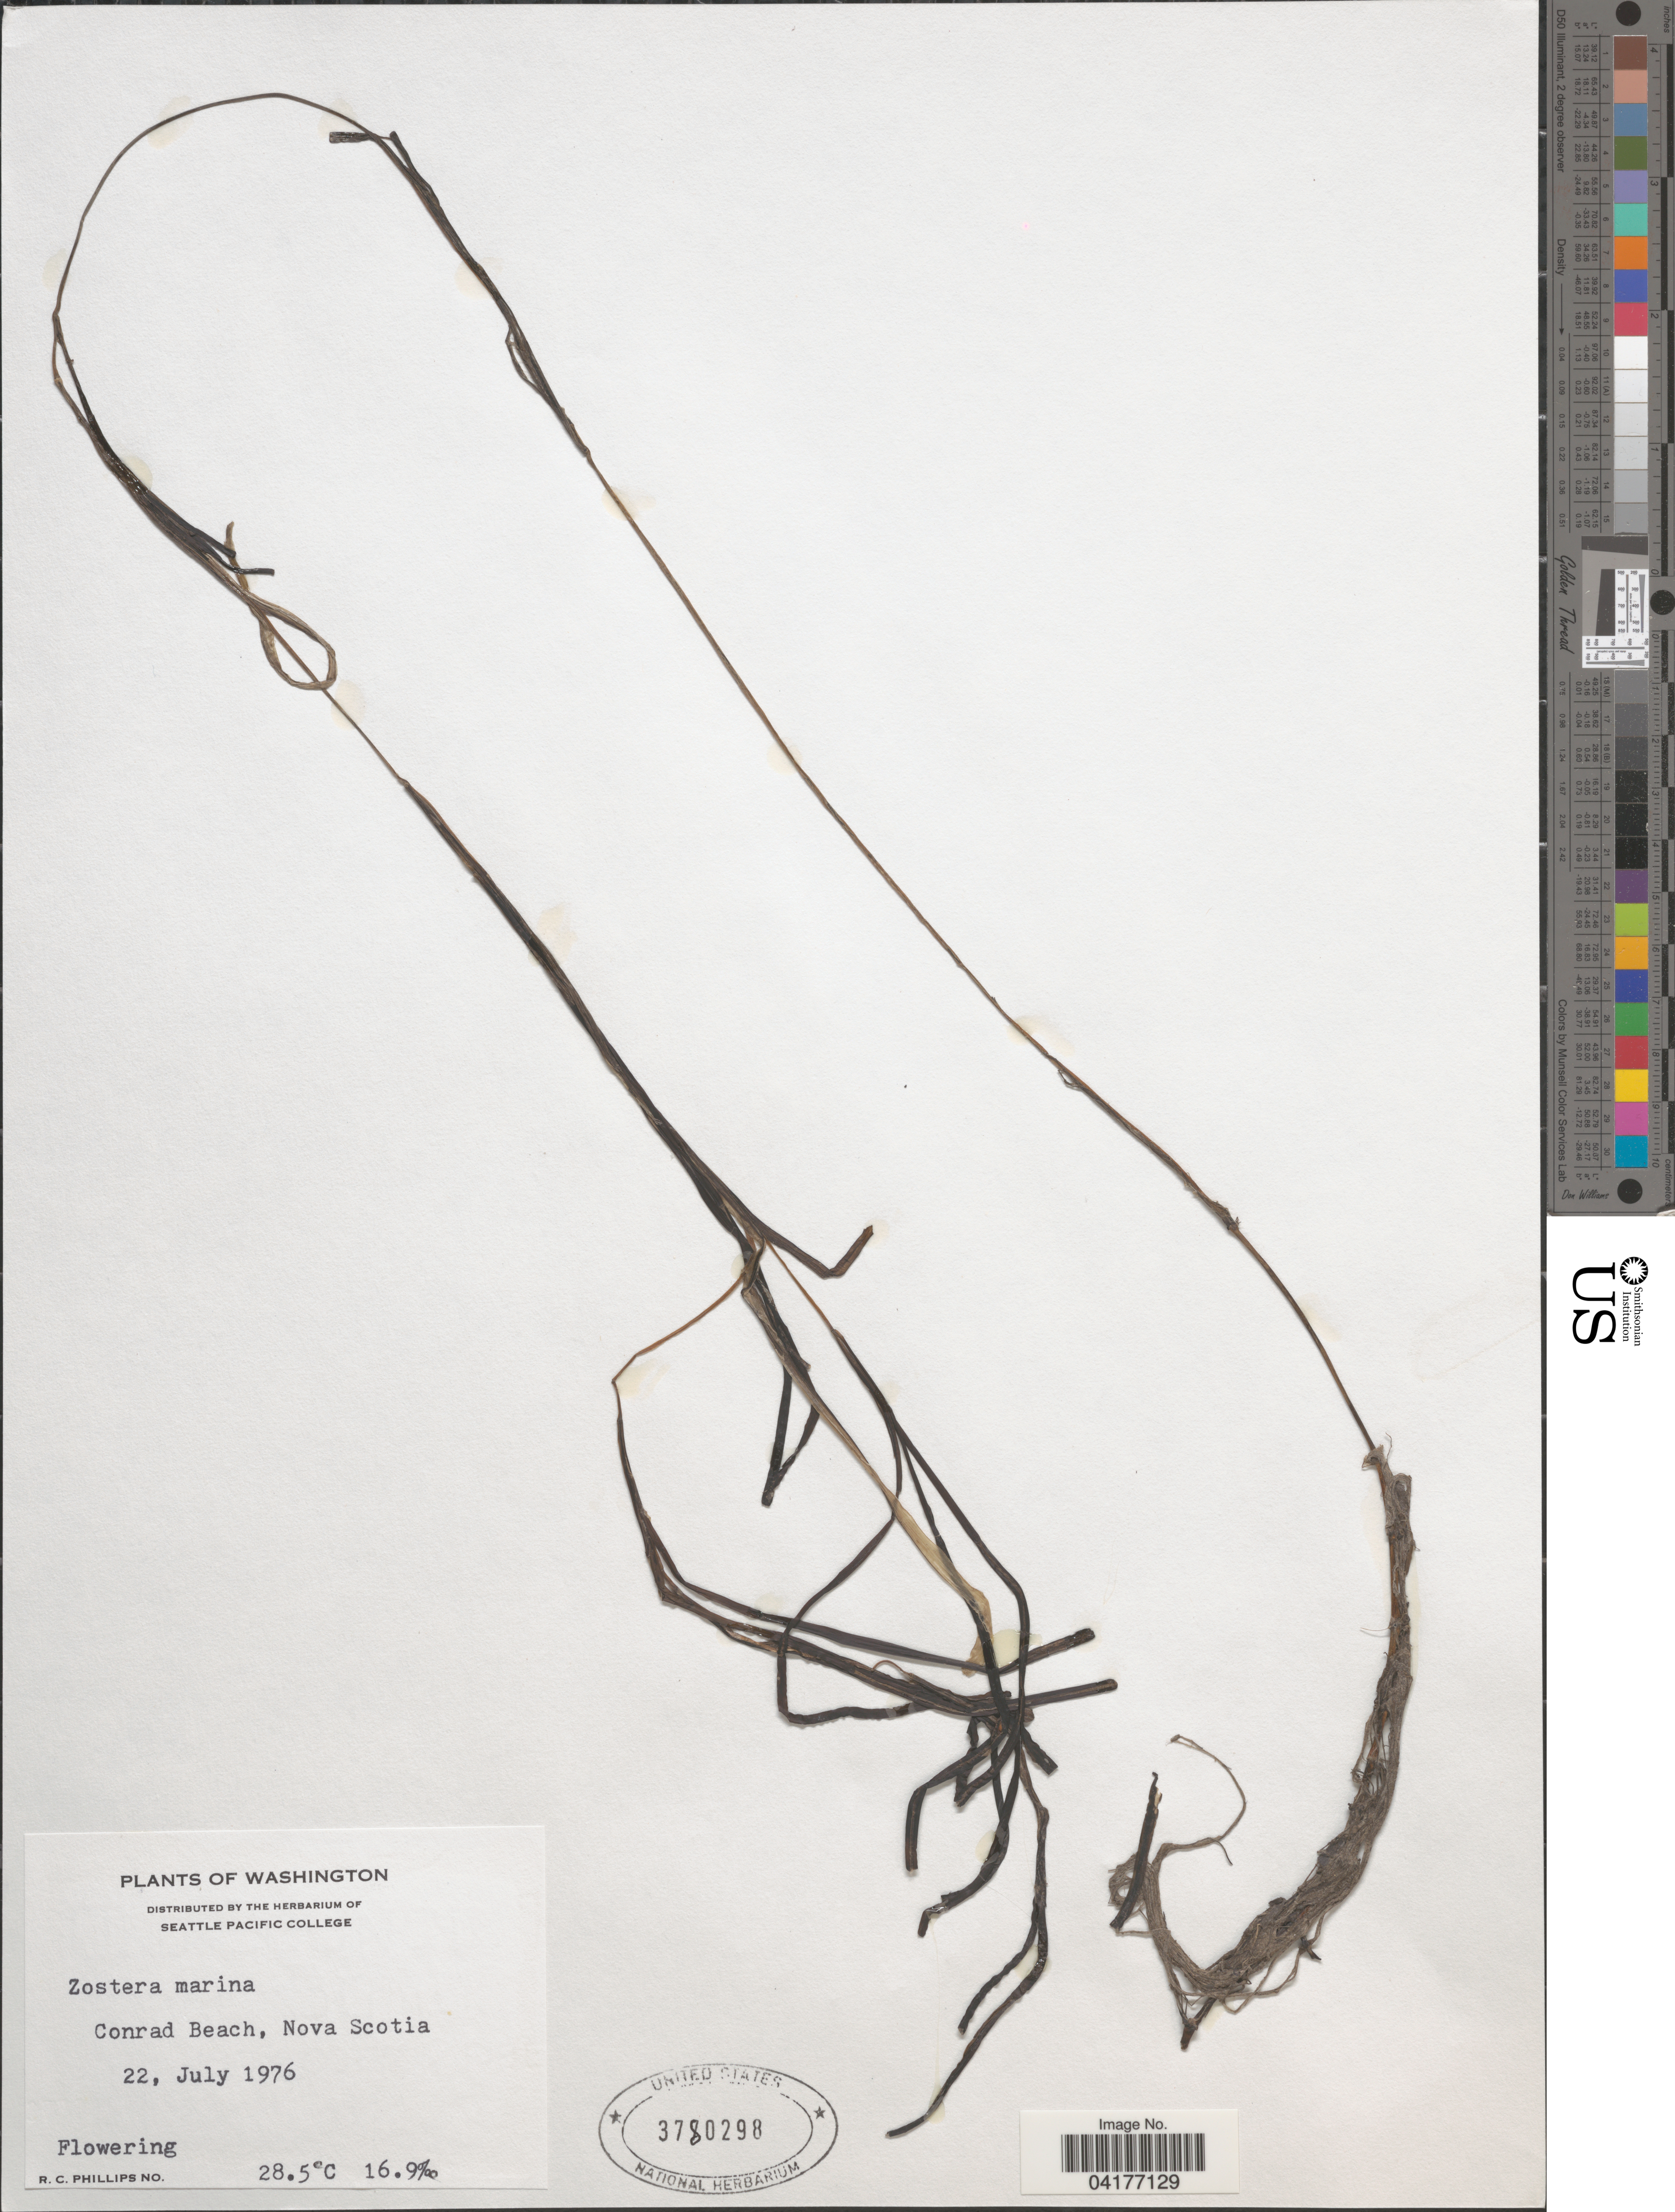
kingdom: Plantae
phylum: Tracheophyta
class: Liliopsida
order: Alismatales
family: Zosteraceae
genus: Zostera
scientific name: Zostera marina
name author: L.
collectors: R. C. Phillips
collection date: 1976-07-22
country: Canada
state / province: Nova Scotia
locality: Conrad Beach.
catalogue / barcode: US 3780298